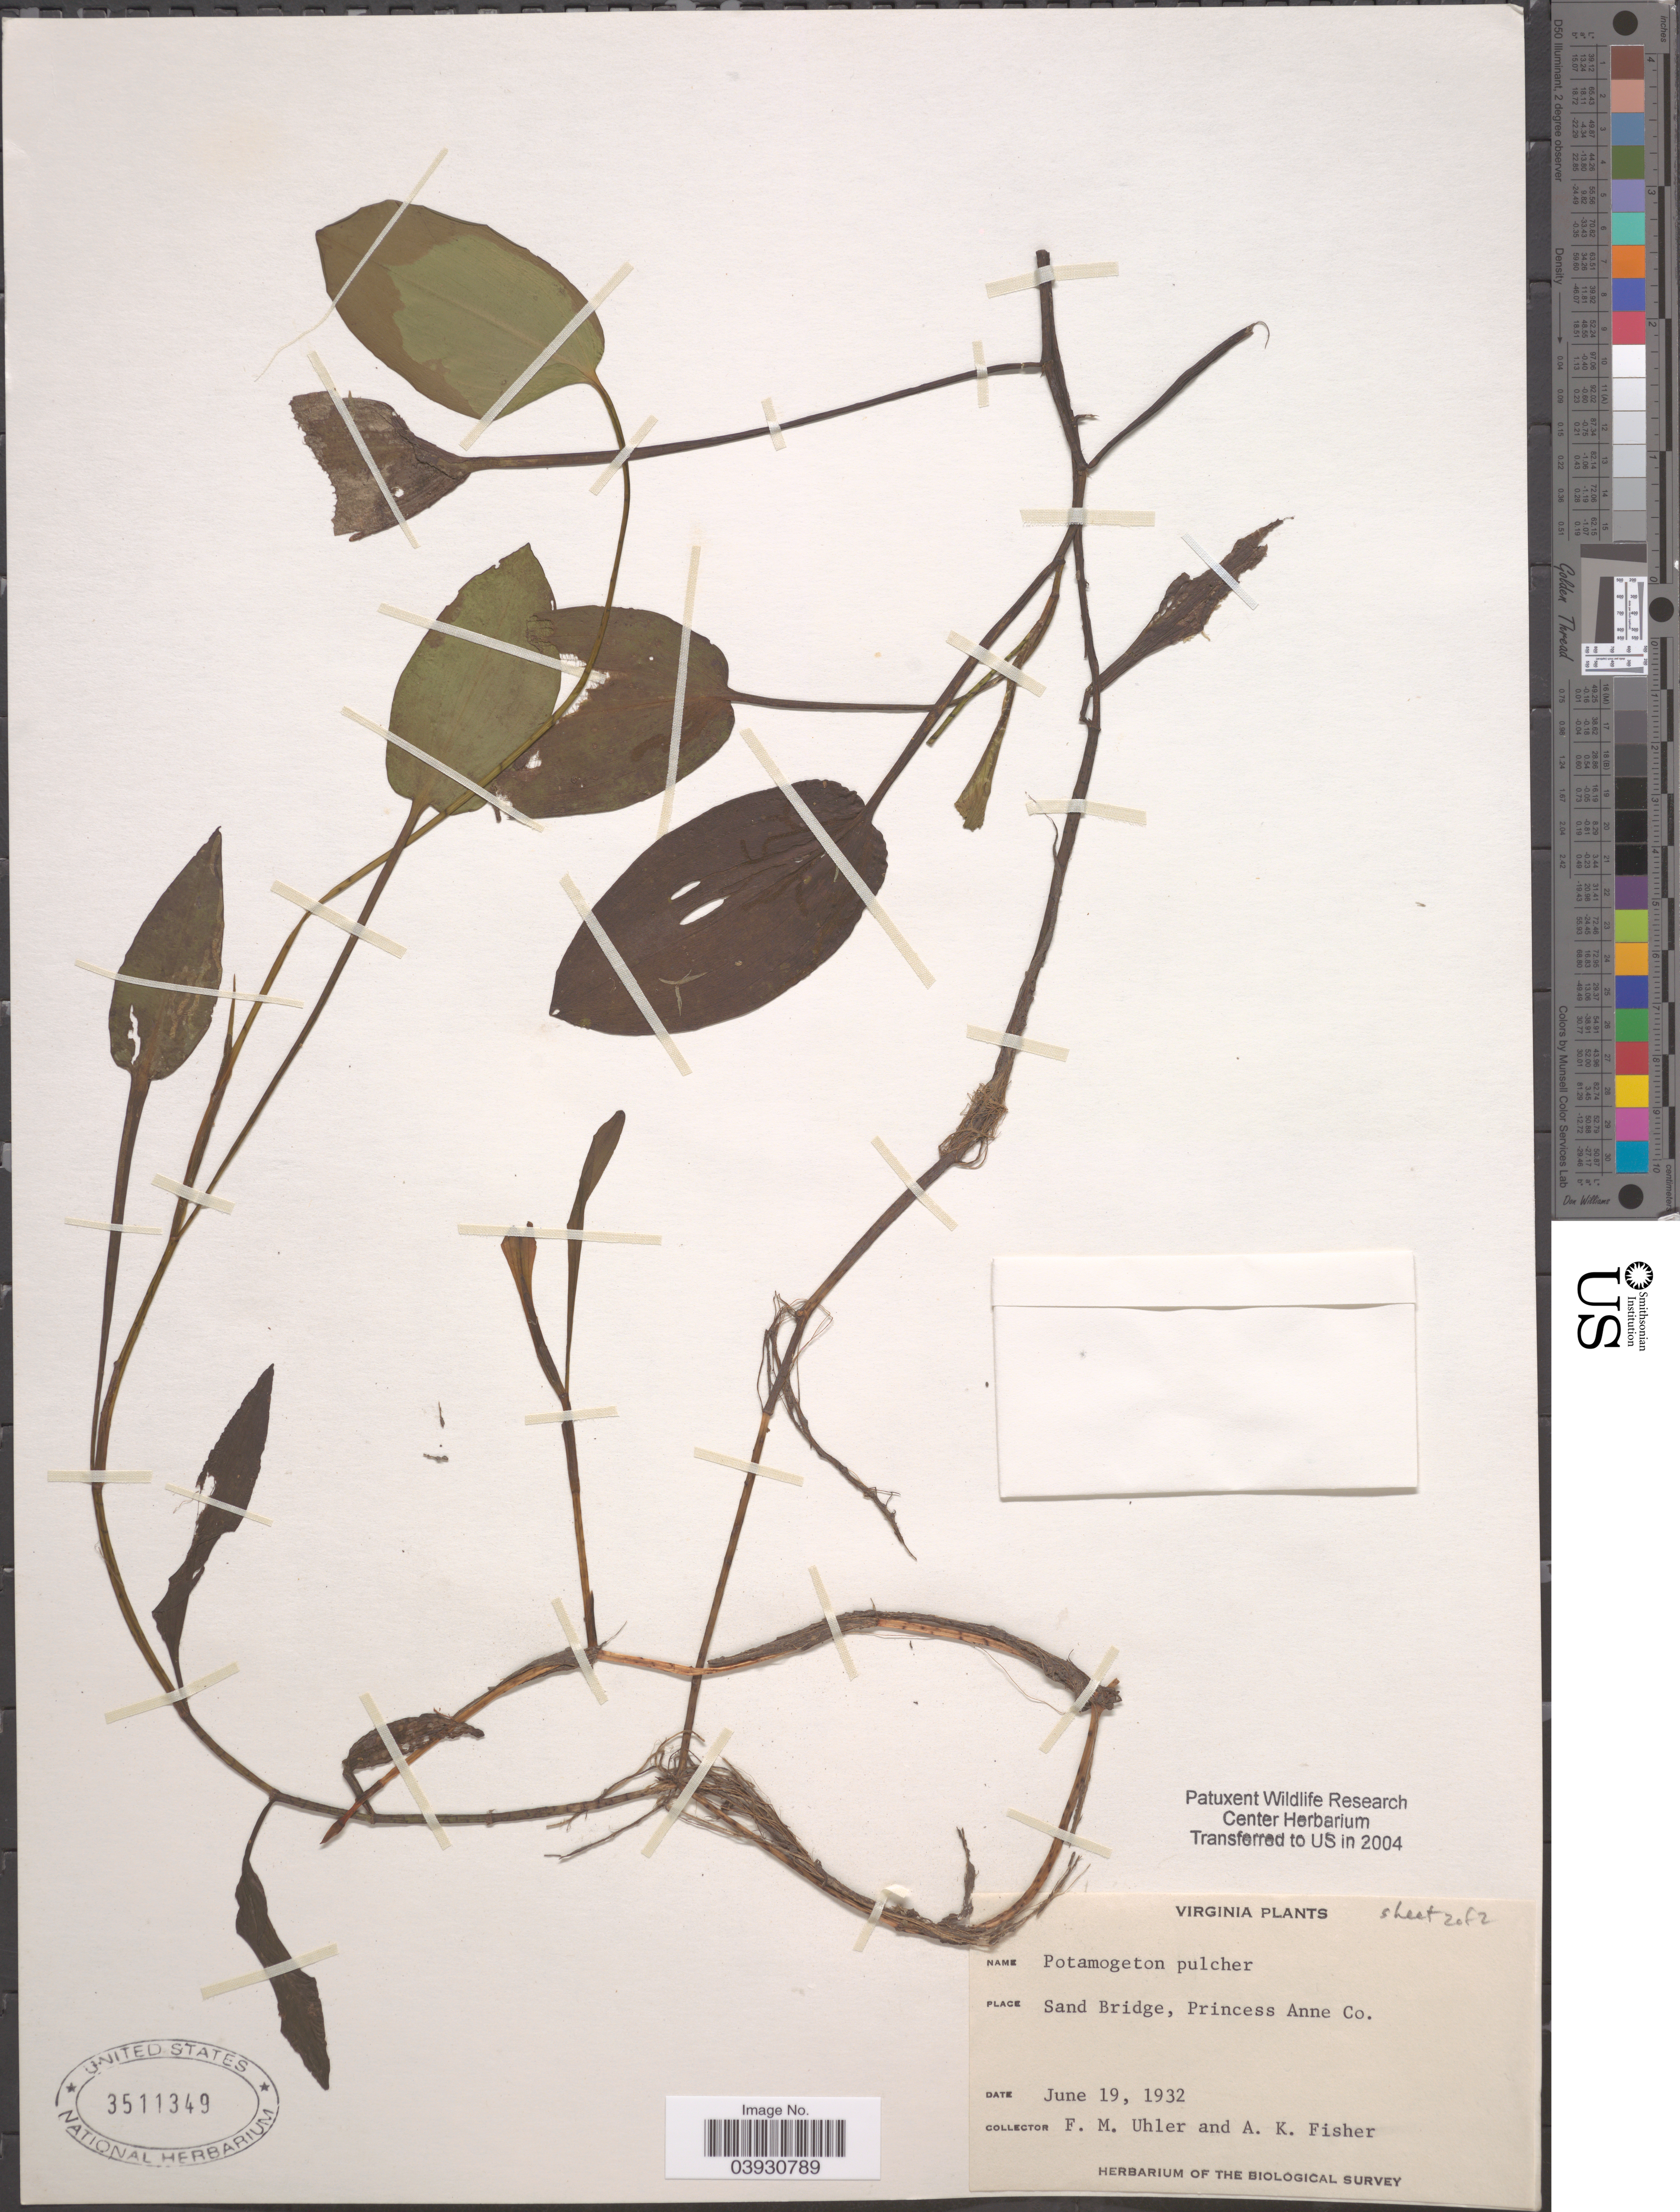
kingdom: Plantae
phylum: Tracheophyta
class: Liliopsida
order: Alismatales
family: Potamogetonaceae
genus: Potamogeton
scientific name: Potamogeton pulcher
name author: Tuck.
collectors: F. M. Uhler & A. K. Fisher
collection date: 1932-06-19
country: United States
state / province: Virginia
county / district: City of Virginia Beach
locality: Sand Bridge, Princess Anne Co.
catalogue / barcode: US 3511349